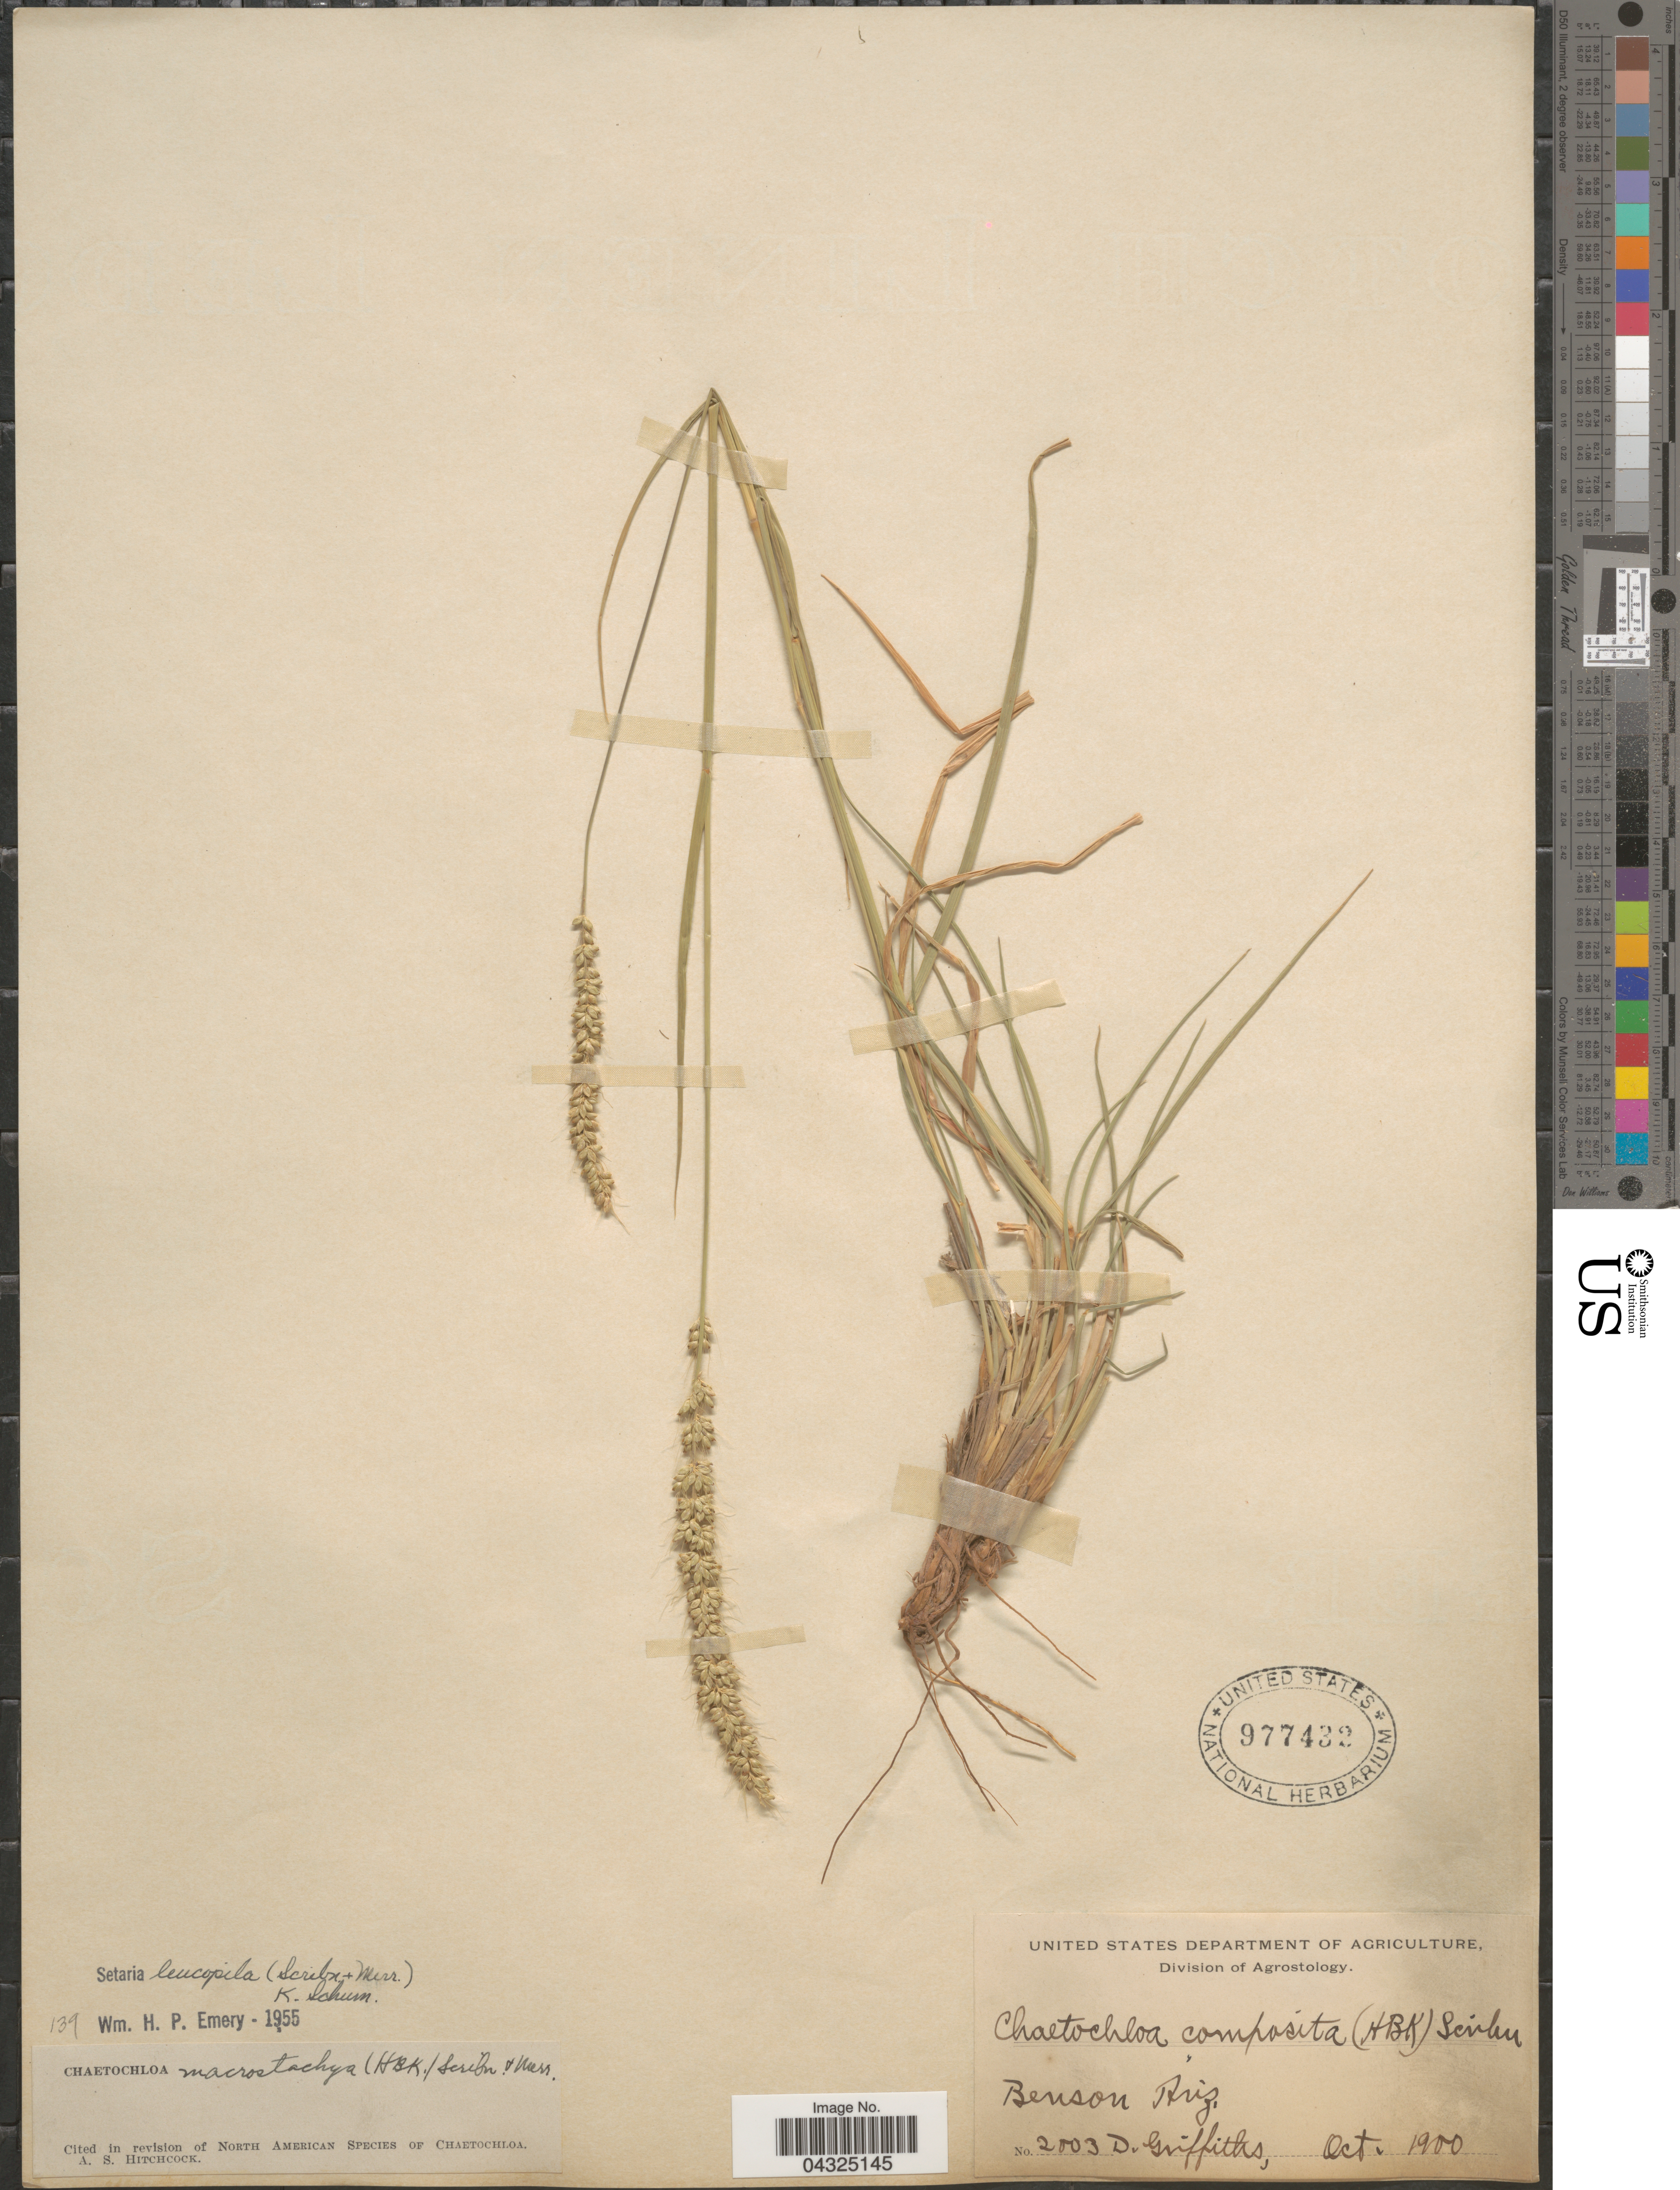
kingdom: Plantae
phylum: Tracheophyta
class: Liliopsida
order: Poales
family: Poaceae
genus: Setaria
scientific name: Setaria leucopila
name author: (Scribn. & Merr.) K. Schum.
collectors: D. Griffiths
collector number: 2003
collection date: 1900-10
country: United States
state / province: Arizona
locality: Benson.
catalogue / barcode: US 977432